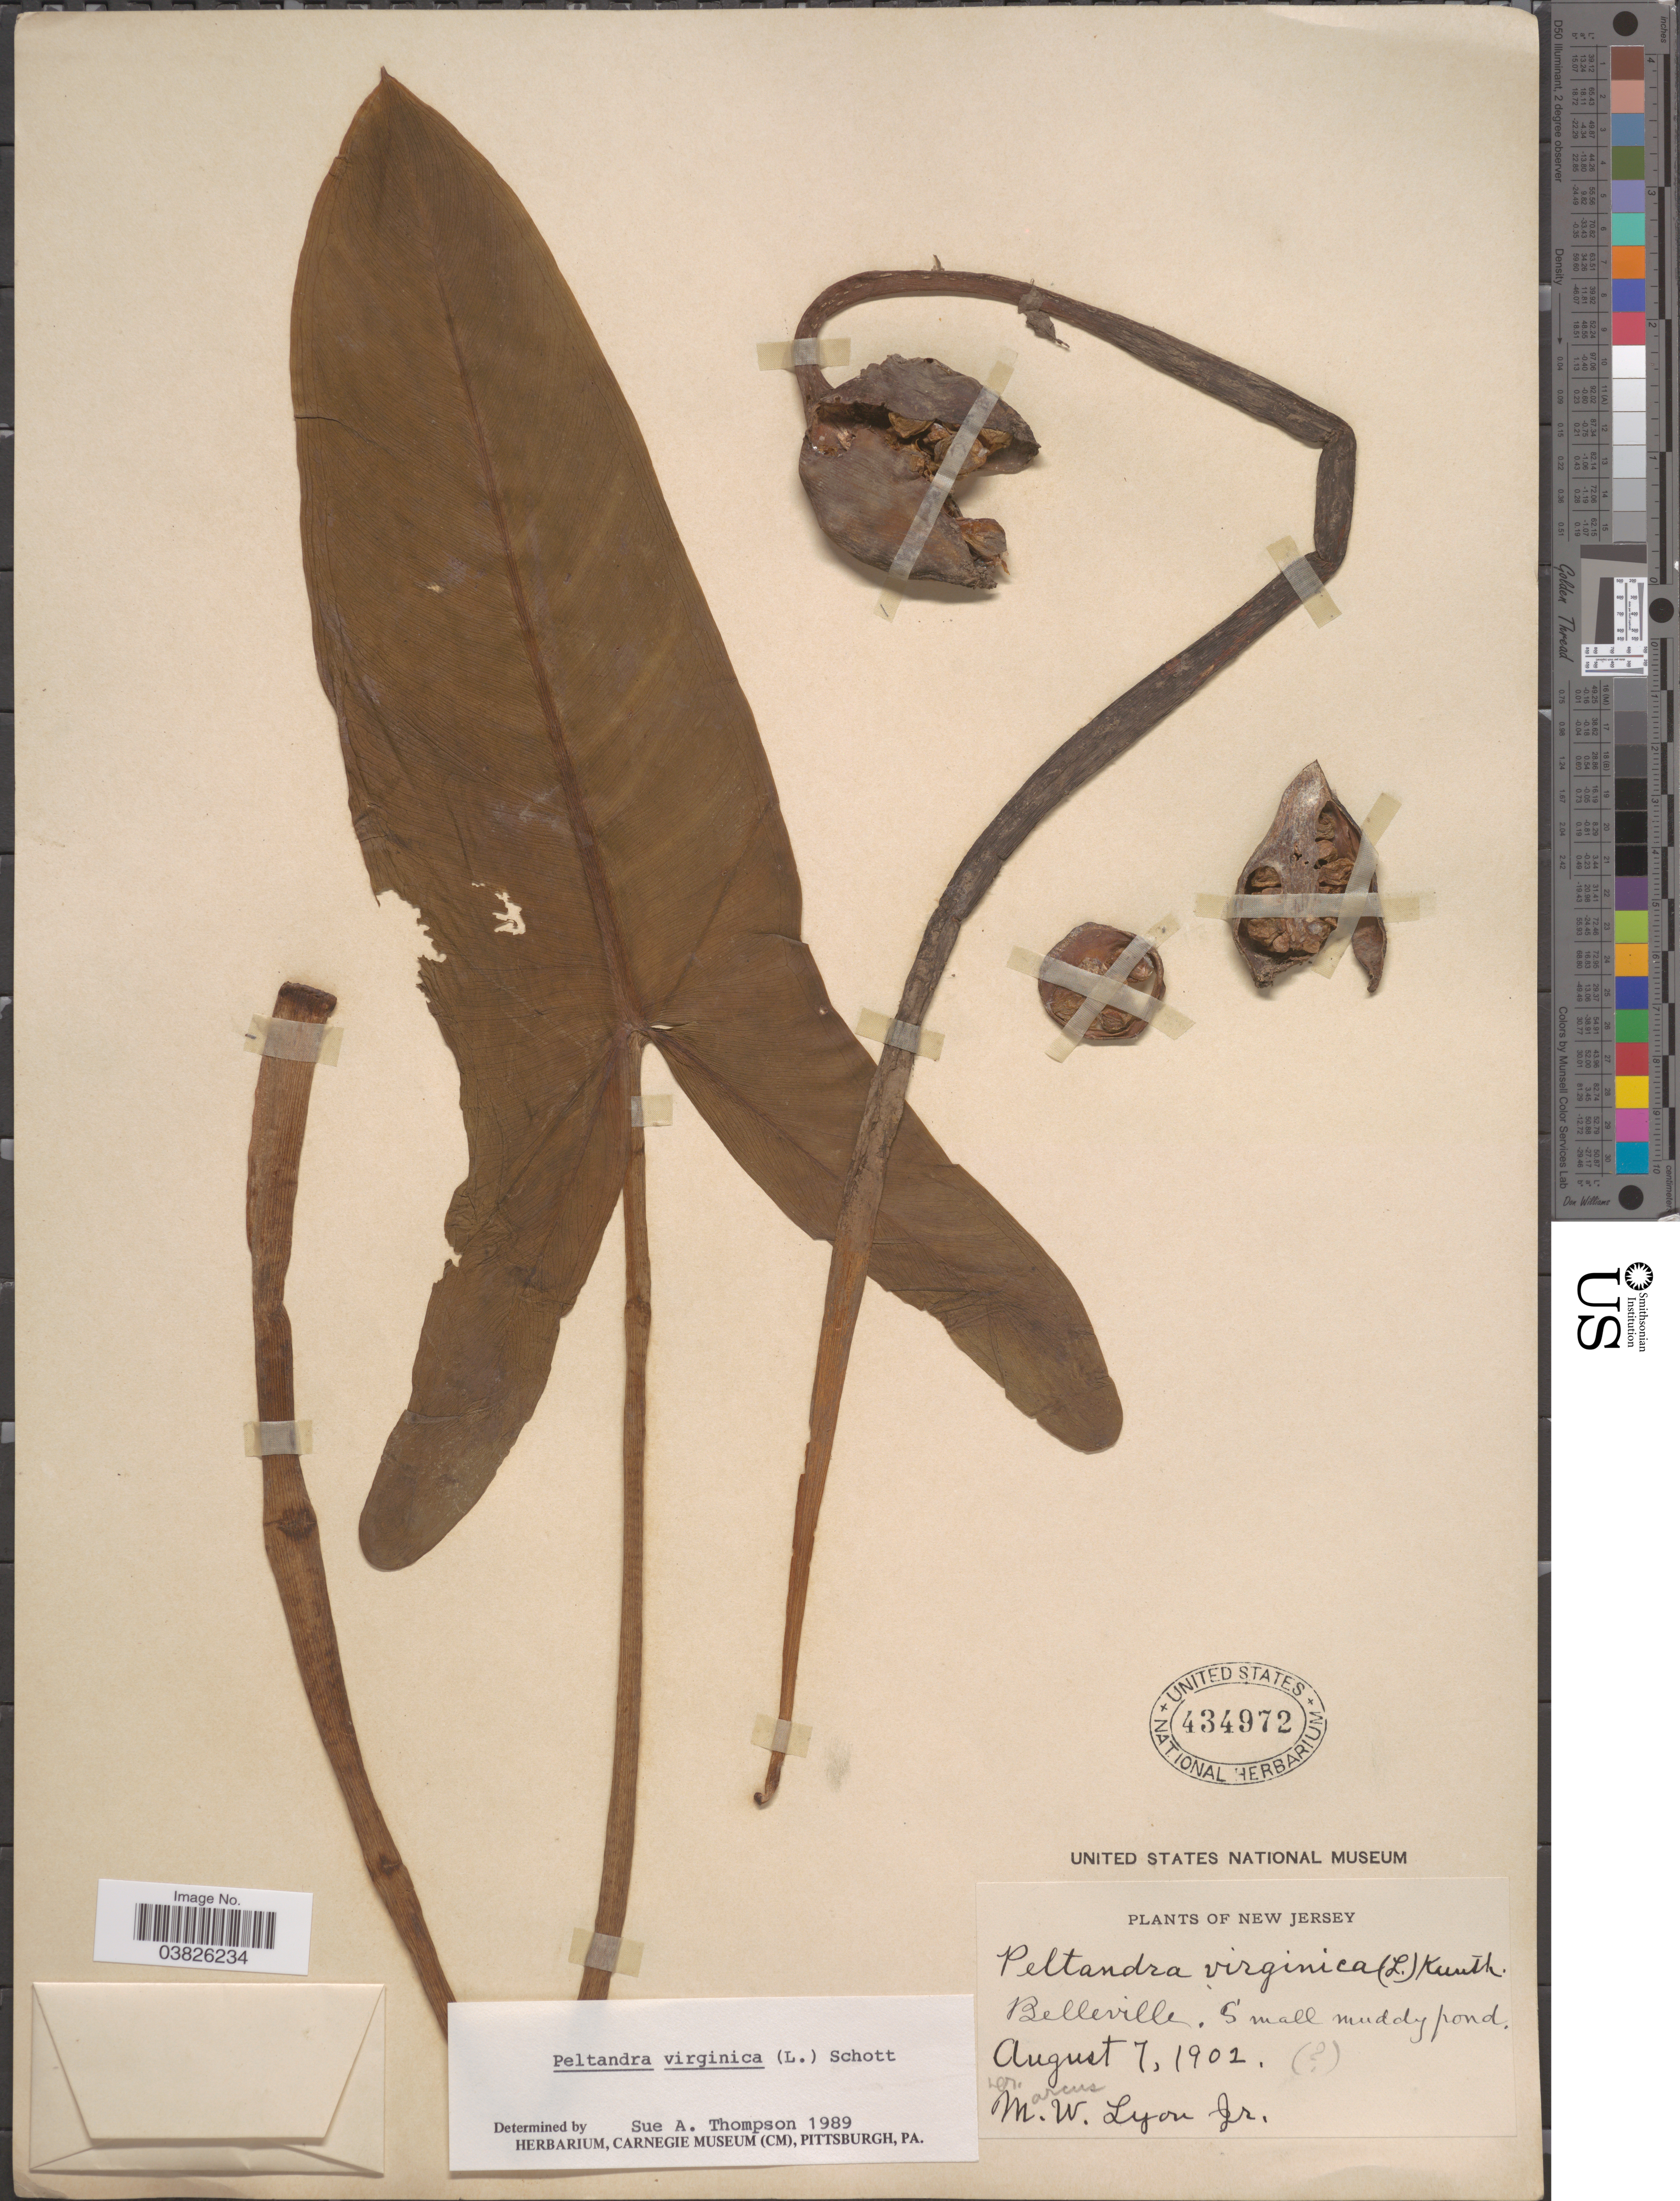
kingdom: Plantae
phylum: Tracheophyta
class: Liliopsida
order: Alismatales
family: Araceae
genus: Peltandra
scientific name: Peltandra virginica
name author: (L.) Schott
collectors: M. Lyon Jr.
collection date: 1902-08-07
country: United States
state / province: New Jersey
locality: Belleville.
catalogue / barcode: US 434972